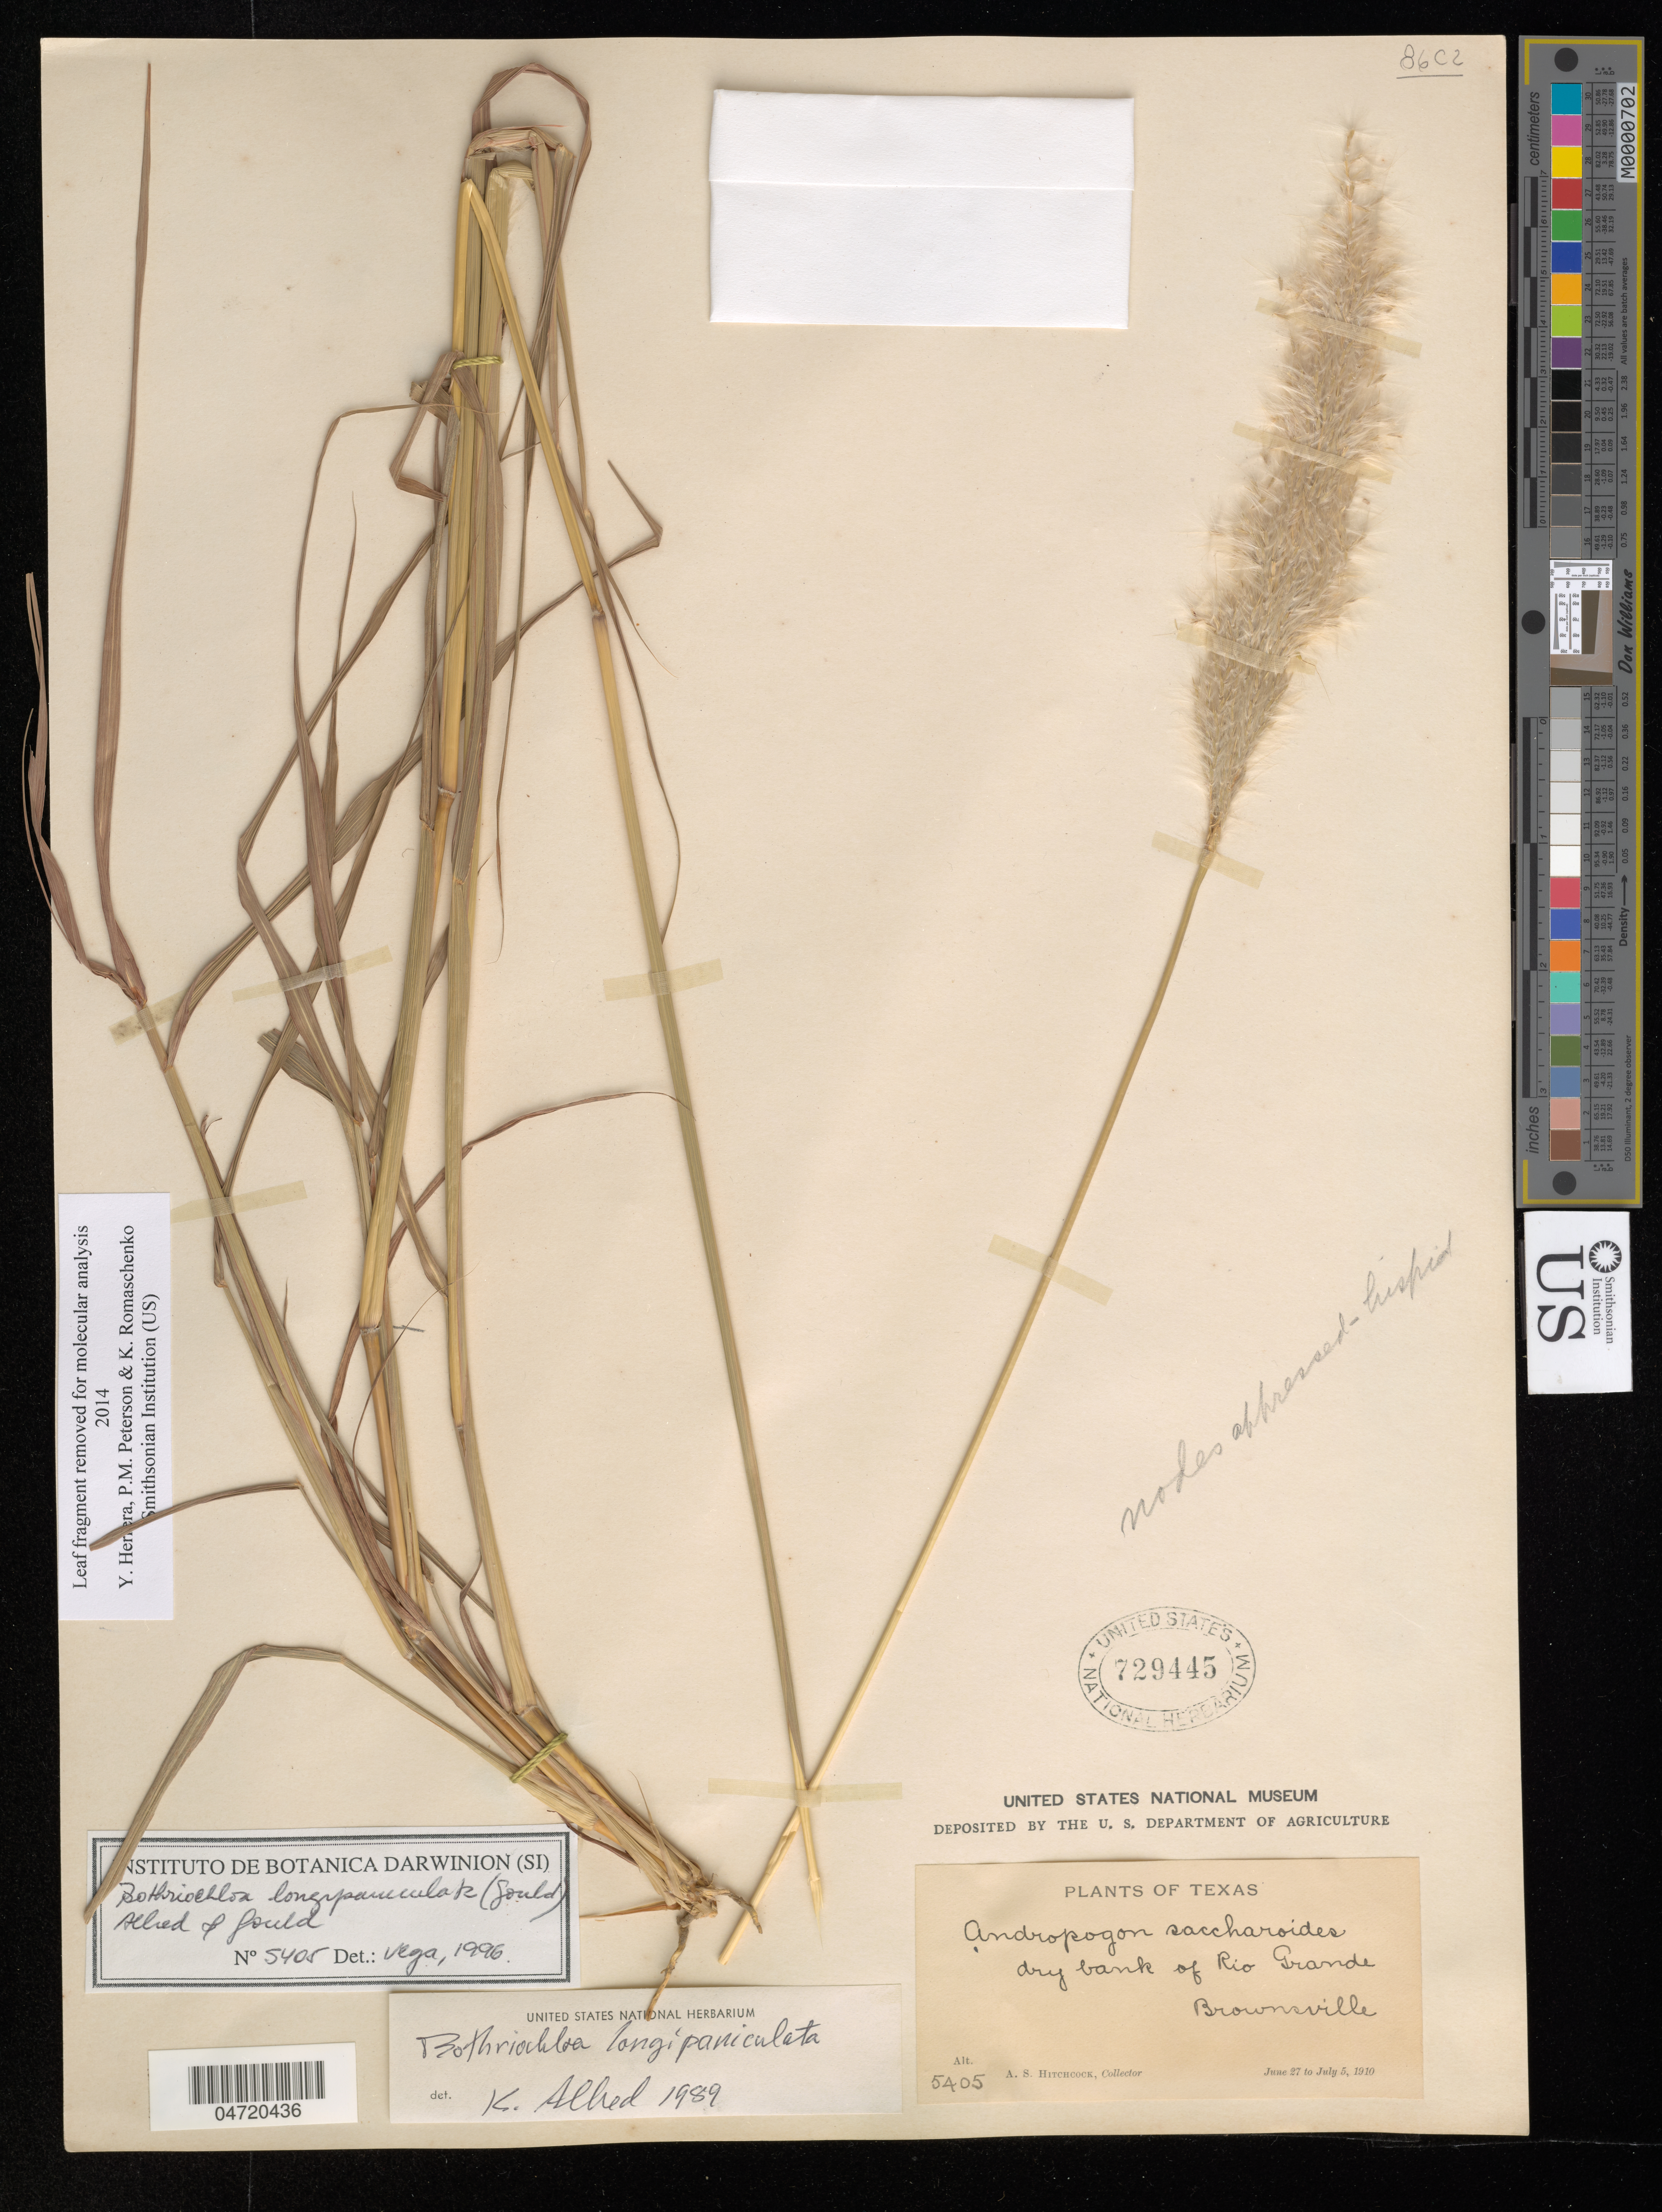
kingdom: Plantae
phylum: Tracheophyta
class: Liliopsida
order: Poales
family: Poaceae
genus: Bothriochloa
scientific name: Bothriochloa longipaniculata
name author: (Gould) Allred & Gould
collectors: A. Hitchcock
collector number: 5405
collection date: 1910-06-27/1910-07-05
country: United States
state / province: Texas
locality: Dry bank of Rio Grande. Brownsville.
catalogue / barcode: US 729445